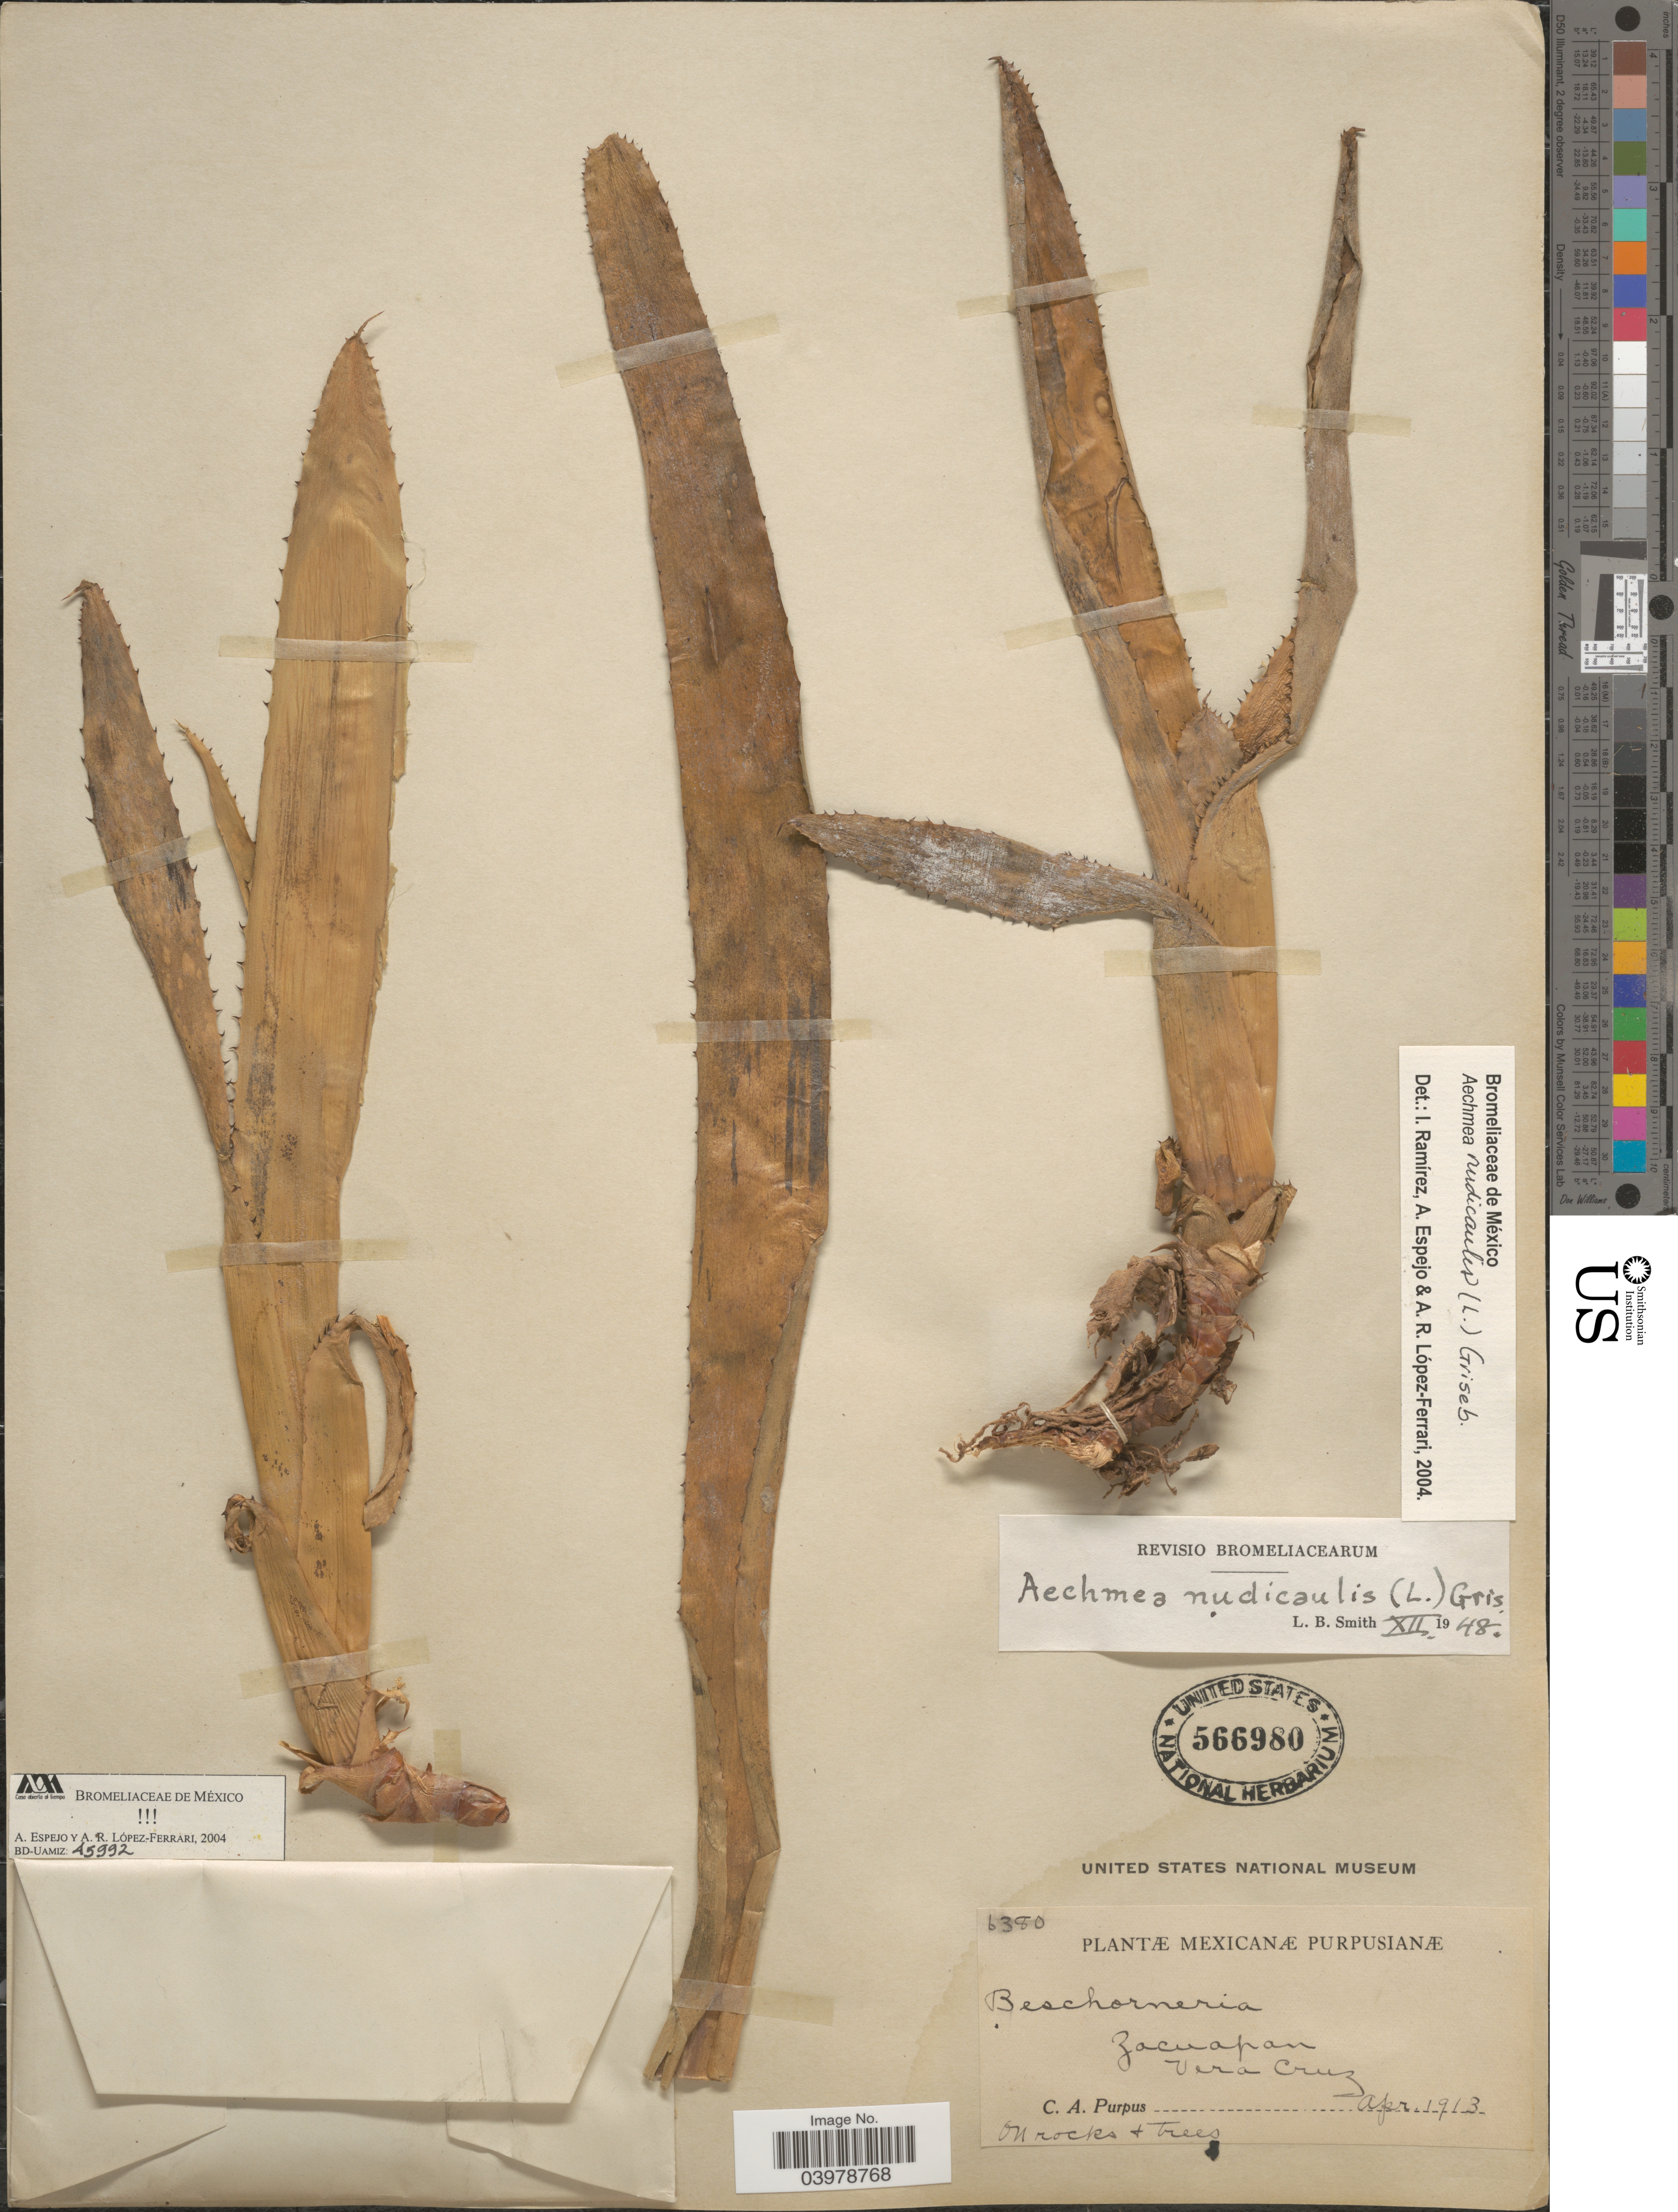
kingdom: Plantae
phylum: Tracheophyta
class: Liliopsida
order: Poales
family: Bromeliaceae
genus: Aechmea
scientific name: Aechmea nudicaulis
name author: (L.) Griseb.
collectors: C. A. Purpus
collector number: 6380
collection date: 1913-04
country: Mexico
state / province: Veracruz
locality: Zacuapan. Vera Cruz.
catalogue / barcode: US 566980